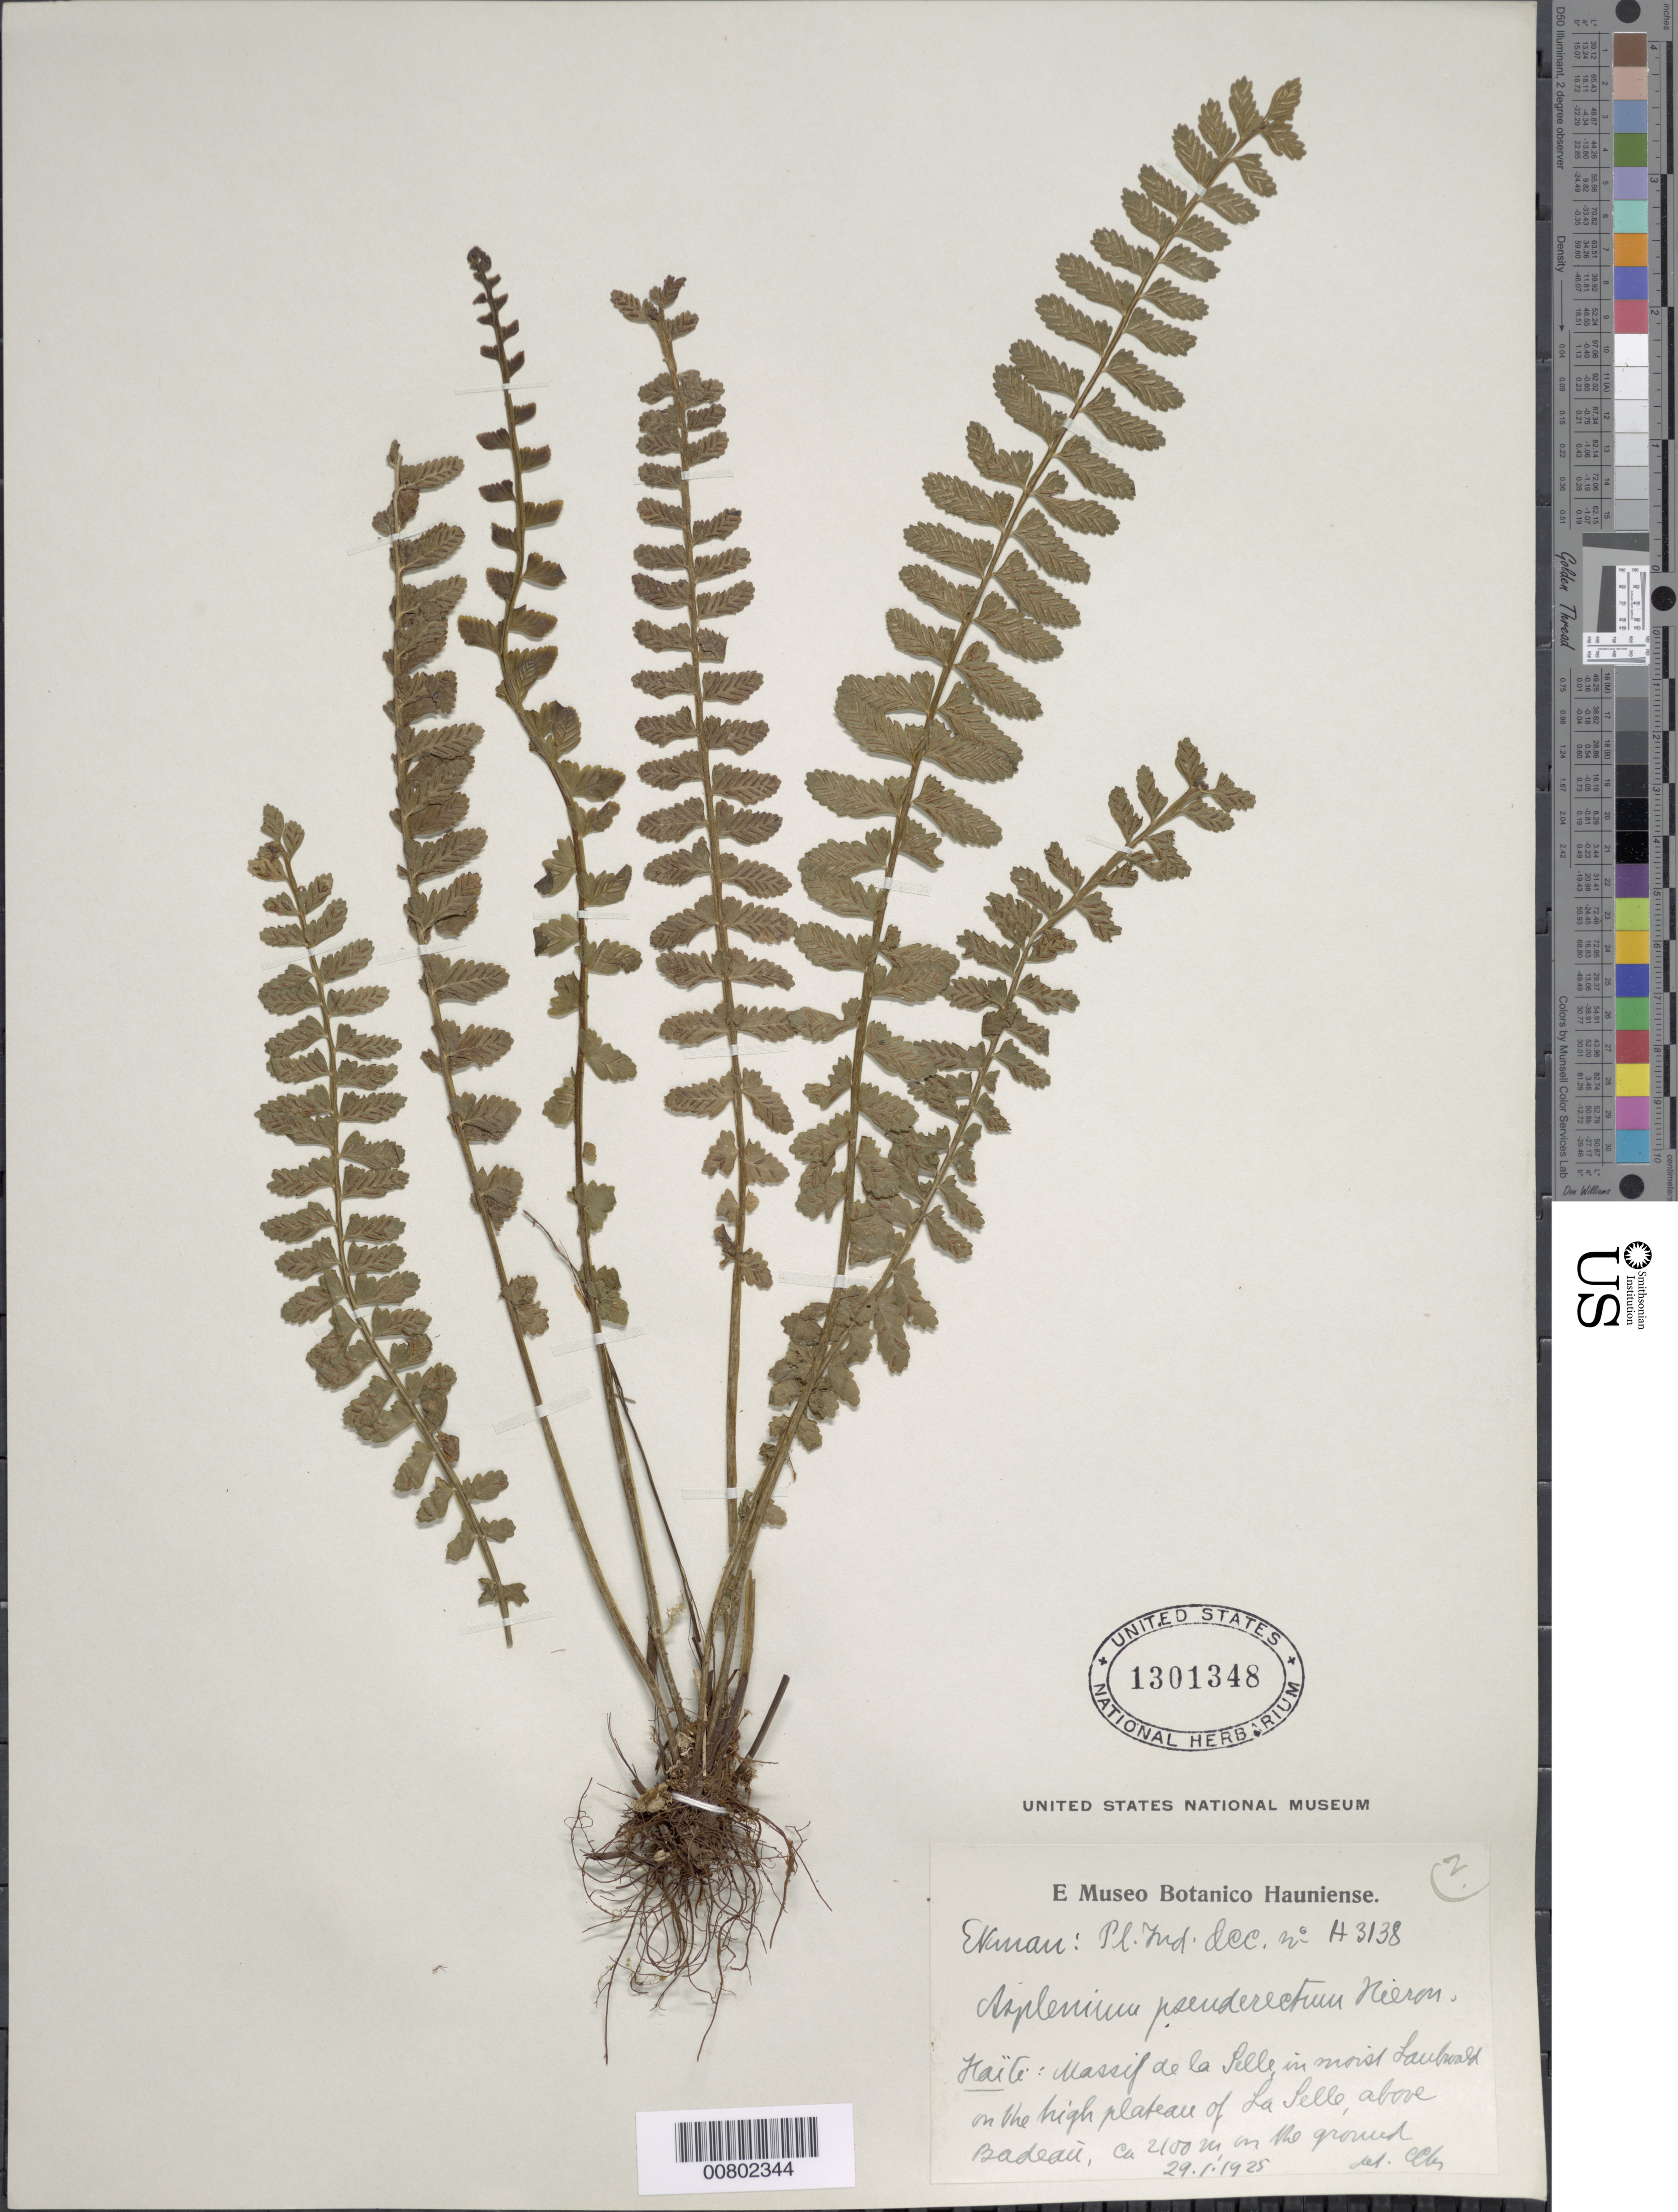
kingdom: Plantae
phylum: Tracheophyta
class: Polypodiopsida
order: Polypodiales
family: Aspleniaceae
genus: Asplenium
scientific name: Asplenium pteropus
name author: Kaulf.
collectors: E. L. Ekman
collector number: H 3138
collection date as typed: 29 Jan 1925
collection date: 1925-01-29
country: Haiti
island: Hispaniola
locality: Massif de la Selle, Gauthier, Badeau, M. Badeau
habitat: Moist Laubwald on high plateau; on ground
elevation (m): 2100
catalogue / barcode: US 1301348